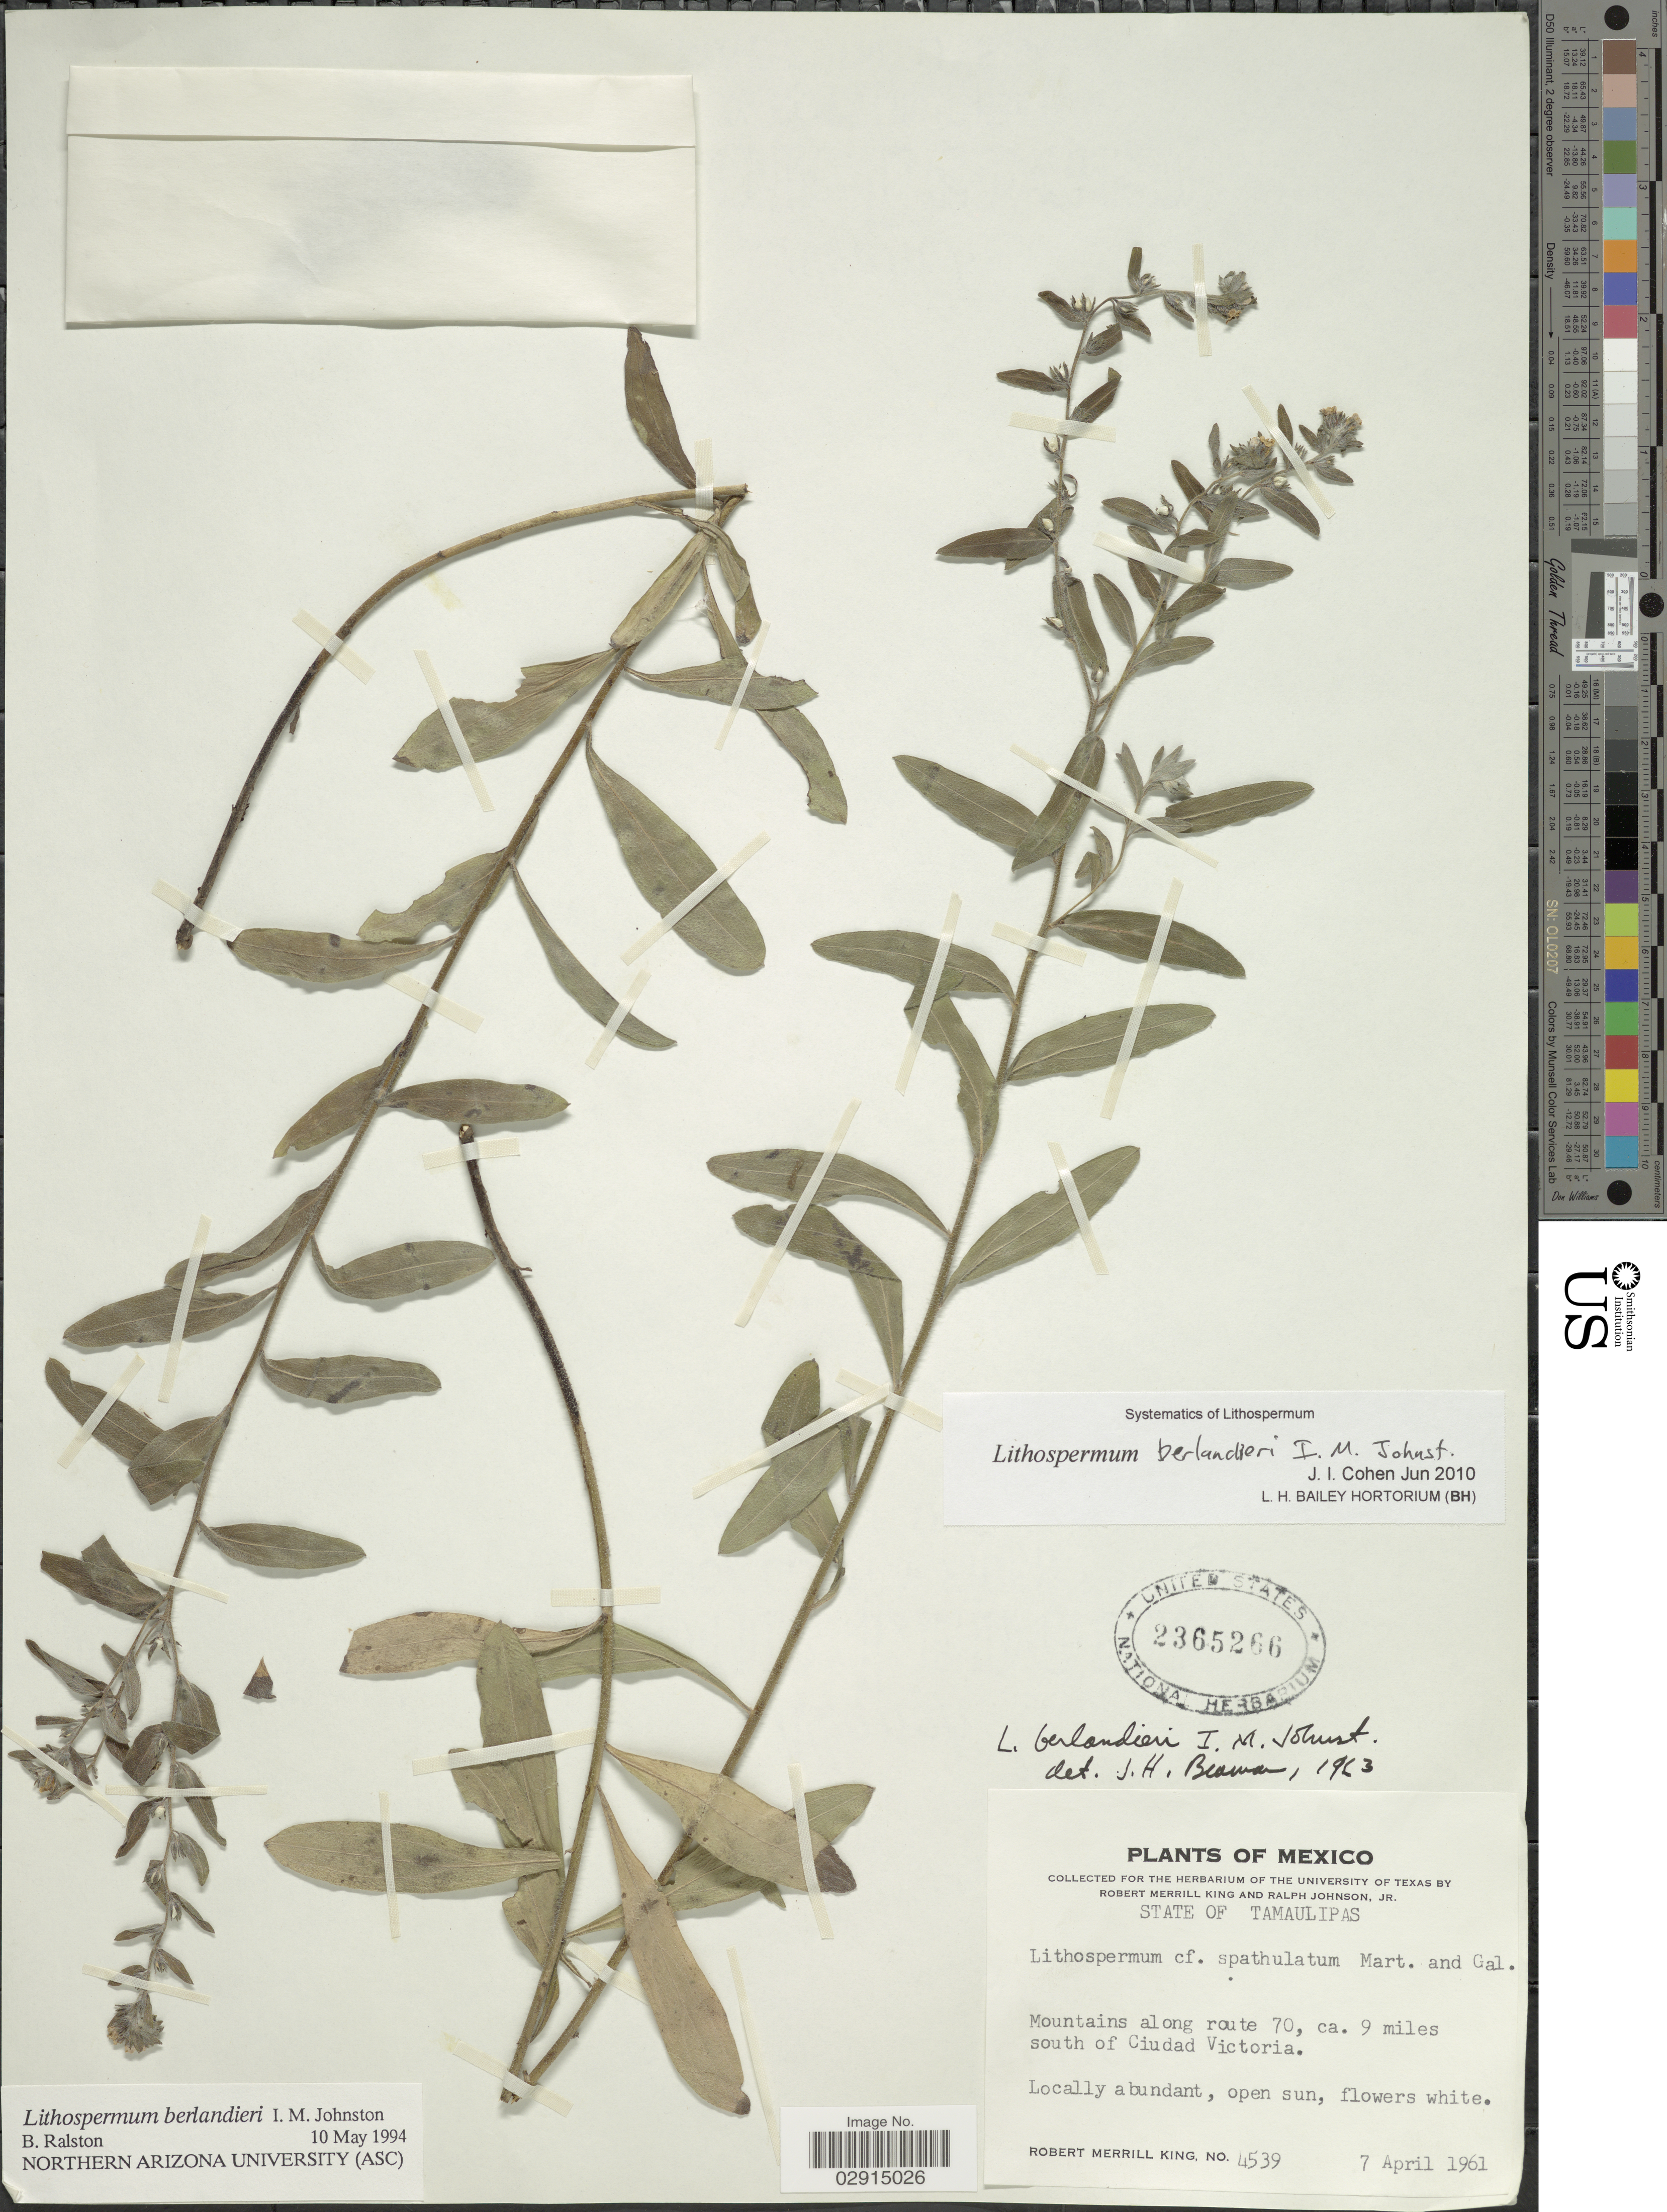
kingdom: Plantae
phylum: Tracheophyta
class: Magnoliopsida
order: Boraginales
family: Boraginaceae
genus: Lithospermum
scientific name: Lithospermum berlandieri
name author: I.M. Johnst.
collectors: R. M. King & R. Johnson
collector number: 4539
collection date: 1961-04-07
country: Mexico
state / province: Tamaulipas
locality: Mountains along route 70, ca. 9 miles south of Ciudad Victoria. State of Tamaulipas. Mexico.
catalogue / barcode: US 2365266